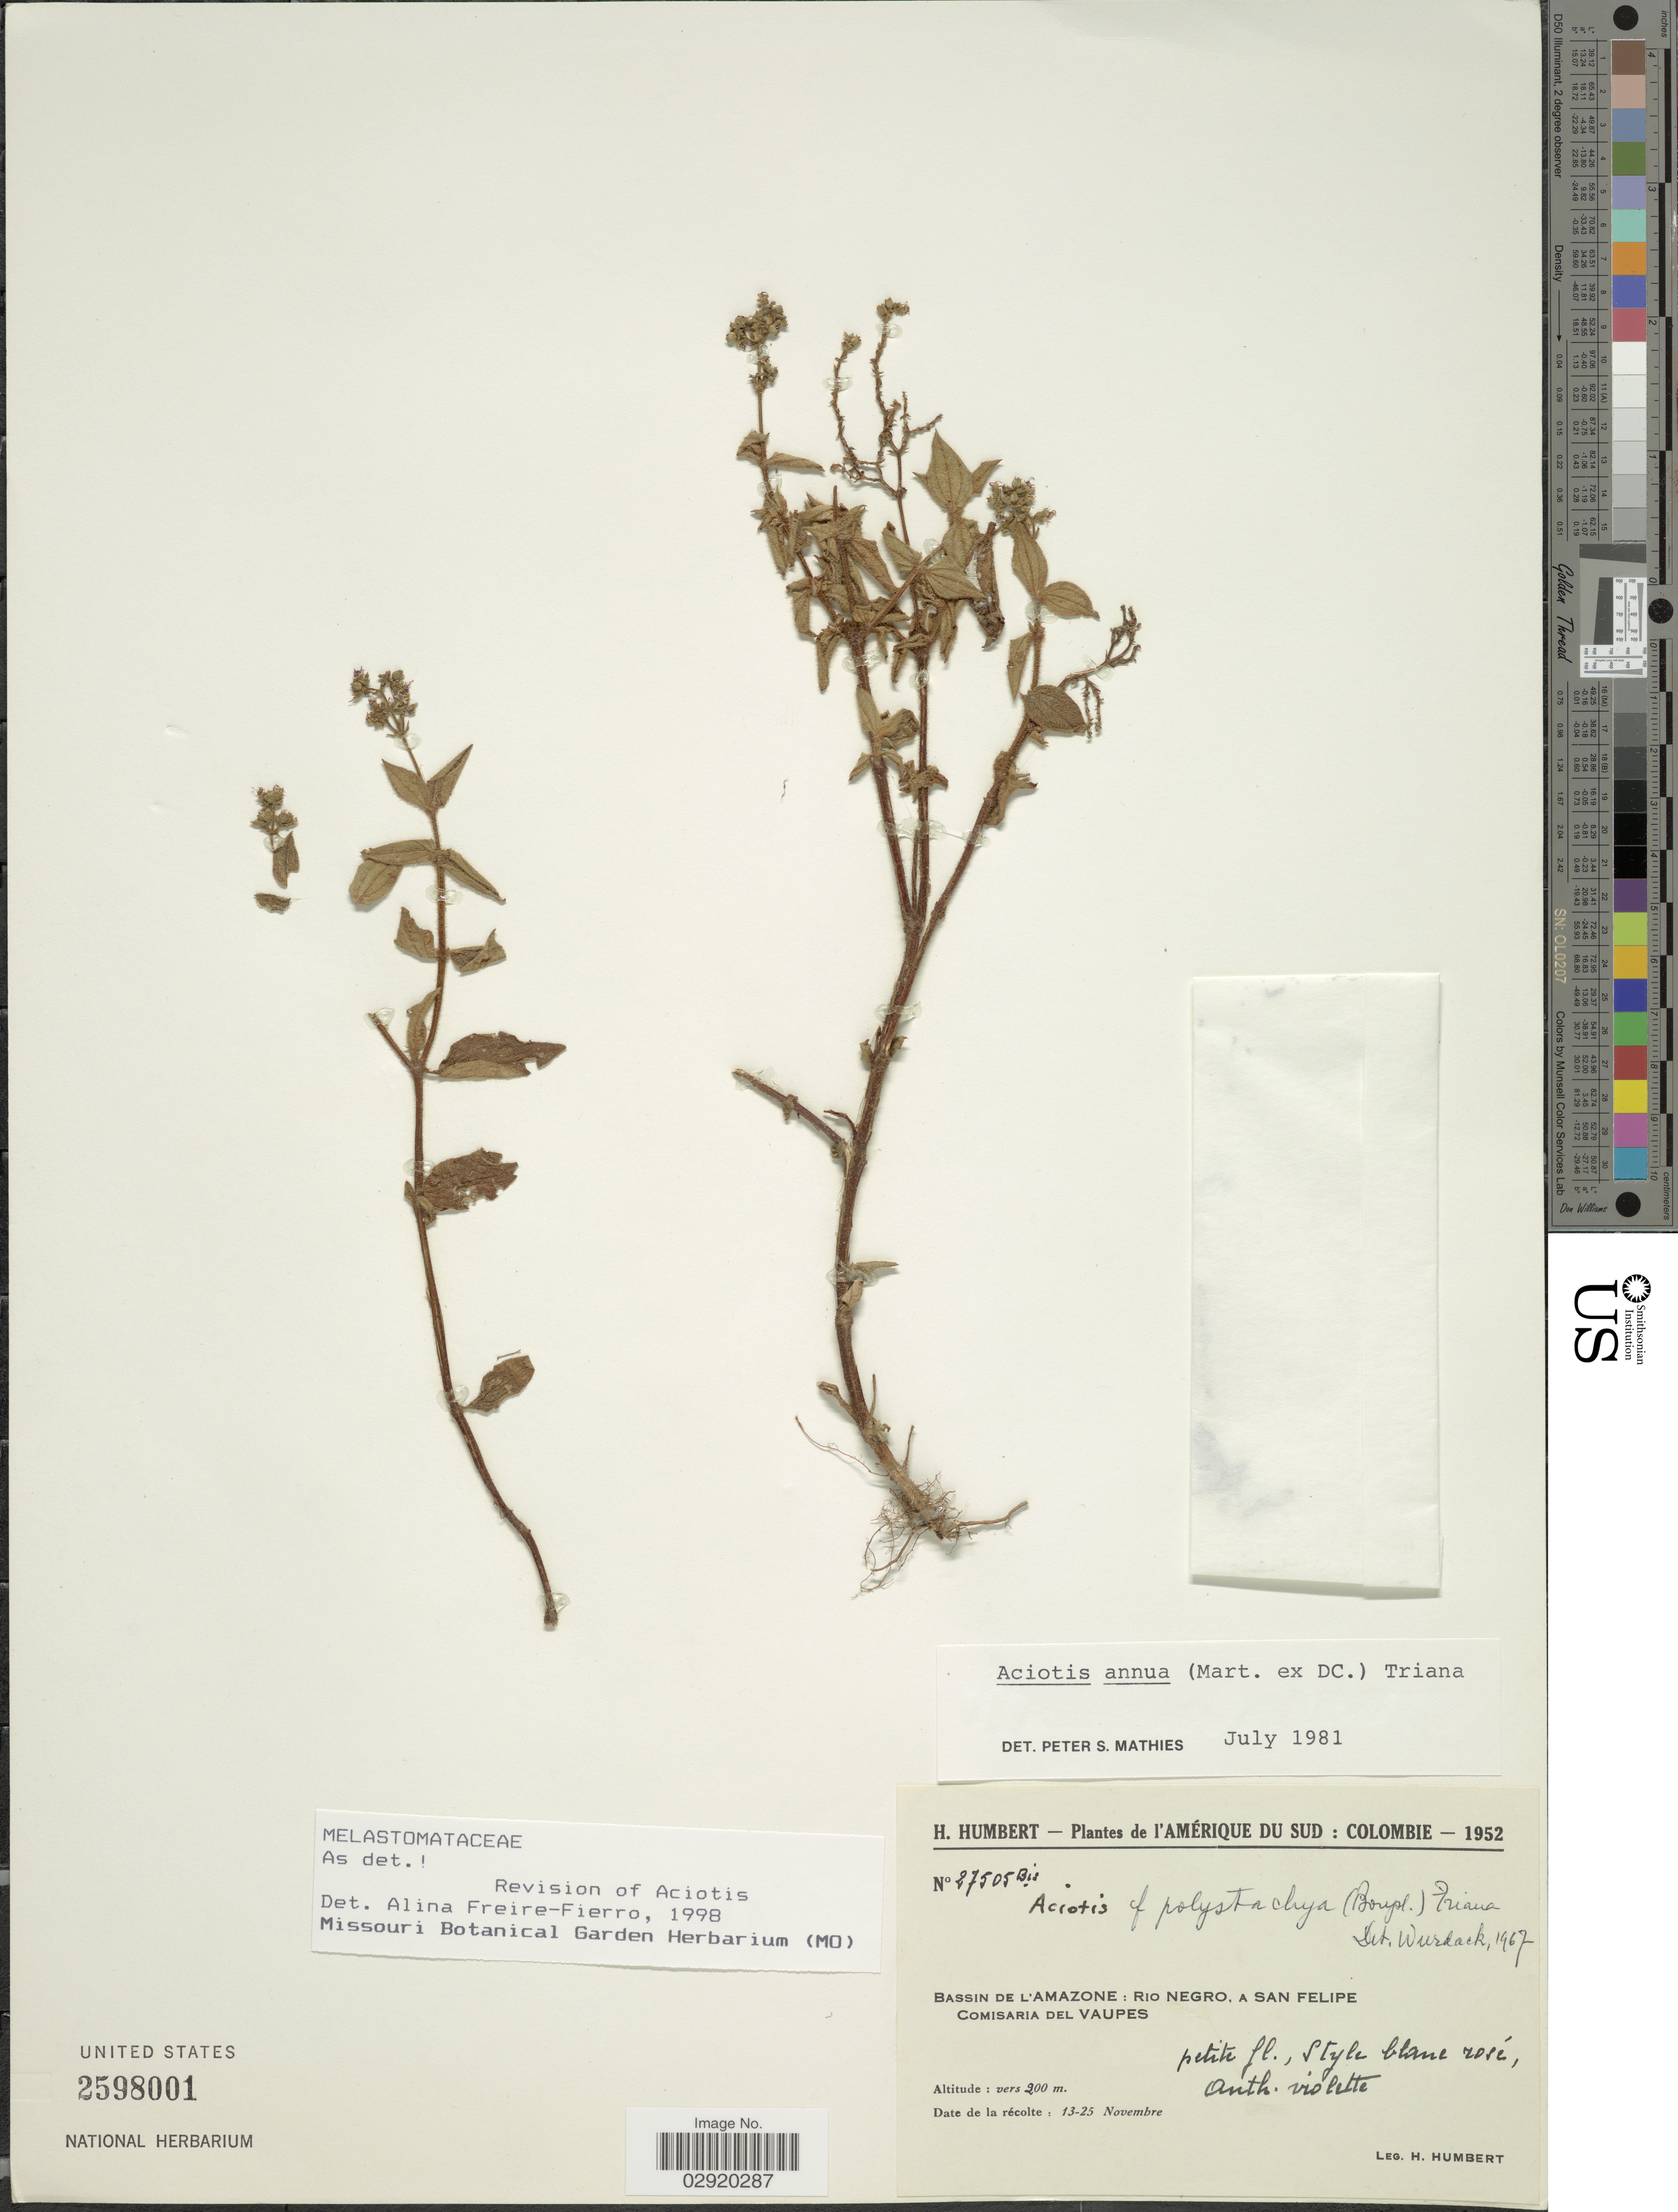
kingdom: Plantae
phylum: Tracheophyta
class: Magnoliopsida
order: Myrtales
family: Melastomataceae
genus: Aciotis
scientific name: Aciotis annua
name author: (Mart. ex DC.) Triana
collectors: H. Humbert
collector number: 27505Bis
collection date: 1952-11-13/1952-11-25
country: Colombia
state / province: Vaupés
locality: Bassin de L'Amazone: Rio Negro, a San Felipe. Comisaria del Vaupes.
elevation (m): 200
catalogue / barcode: US 2598001